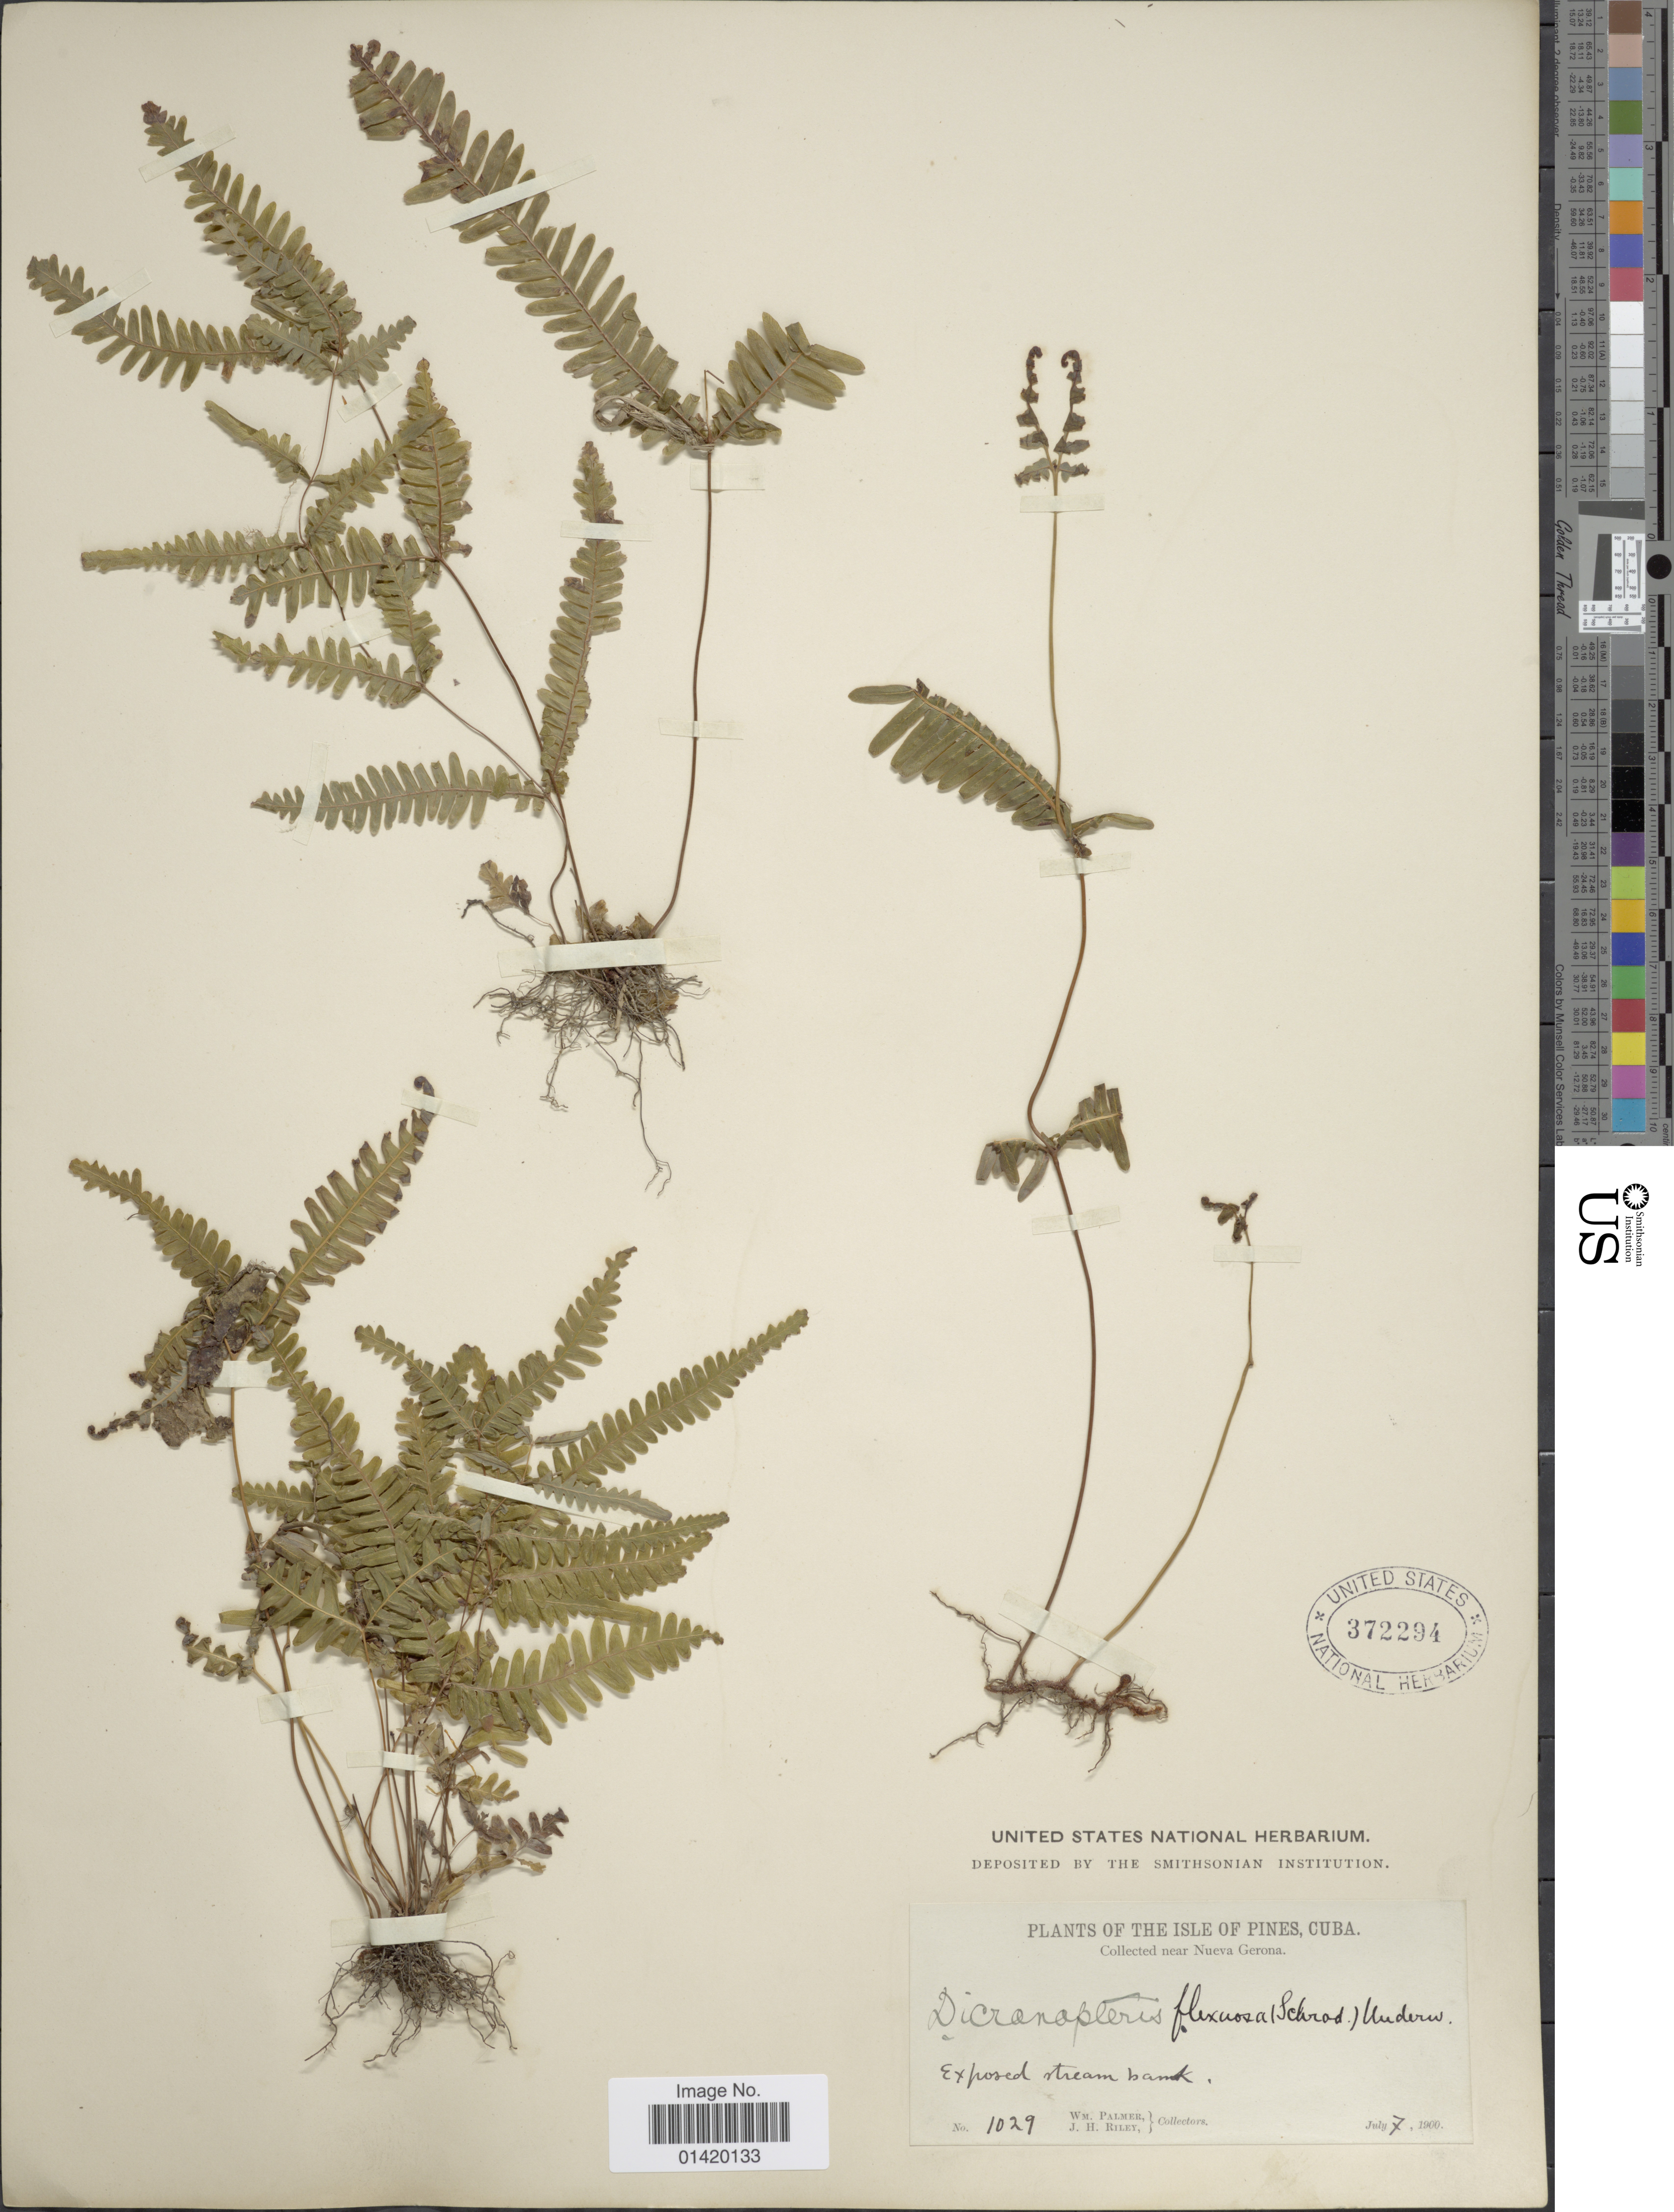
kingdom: Plantae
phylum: Tracheophyta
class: Polypodiopsida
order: Gleicheniales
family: Gleicheniaceae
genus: Dicranopteris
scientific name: Dicranopteris flexuosa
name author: (Schrad.) Underw.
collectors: W. Palmer & J. H. Riley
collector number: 1029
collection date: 1900-07-07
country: Cuba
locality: The Isles of Pines, Near Nueva Gerona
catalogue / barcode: US 372294